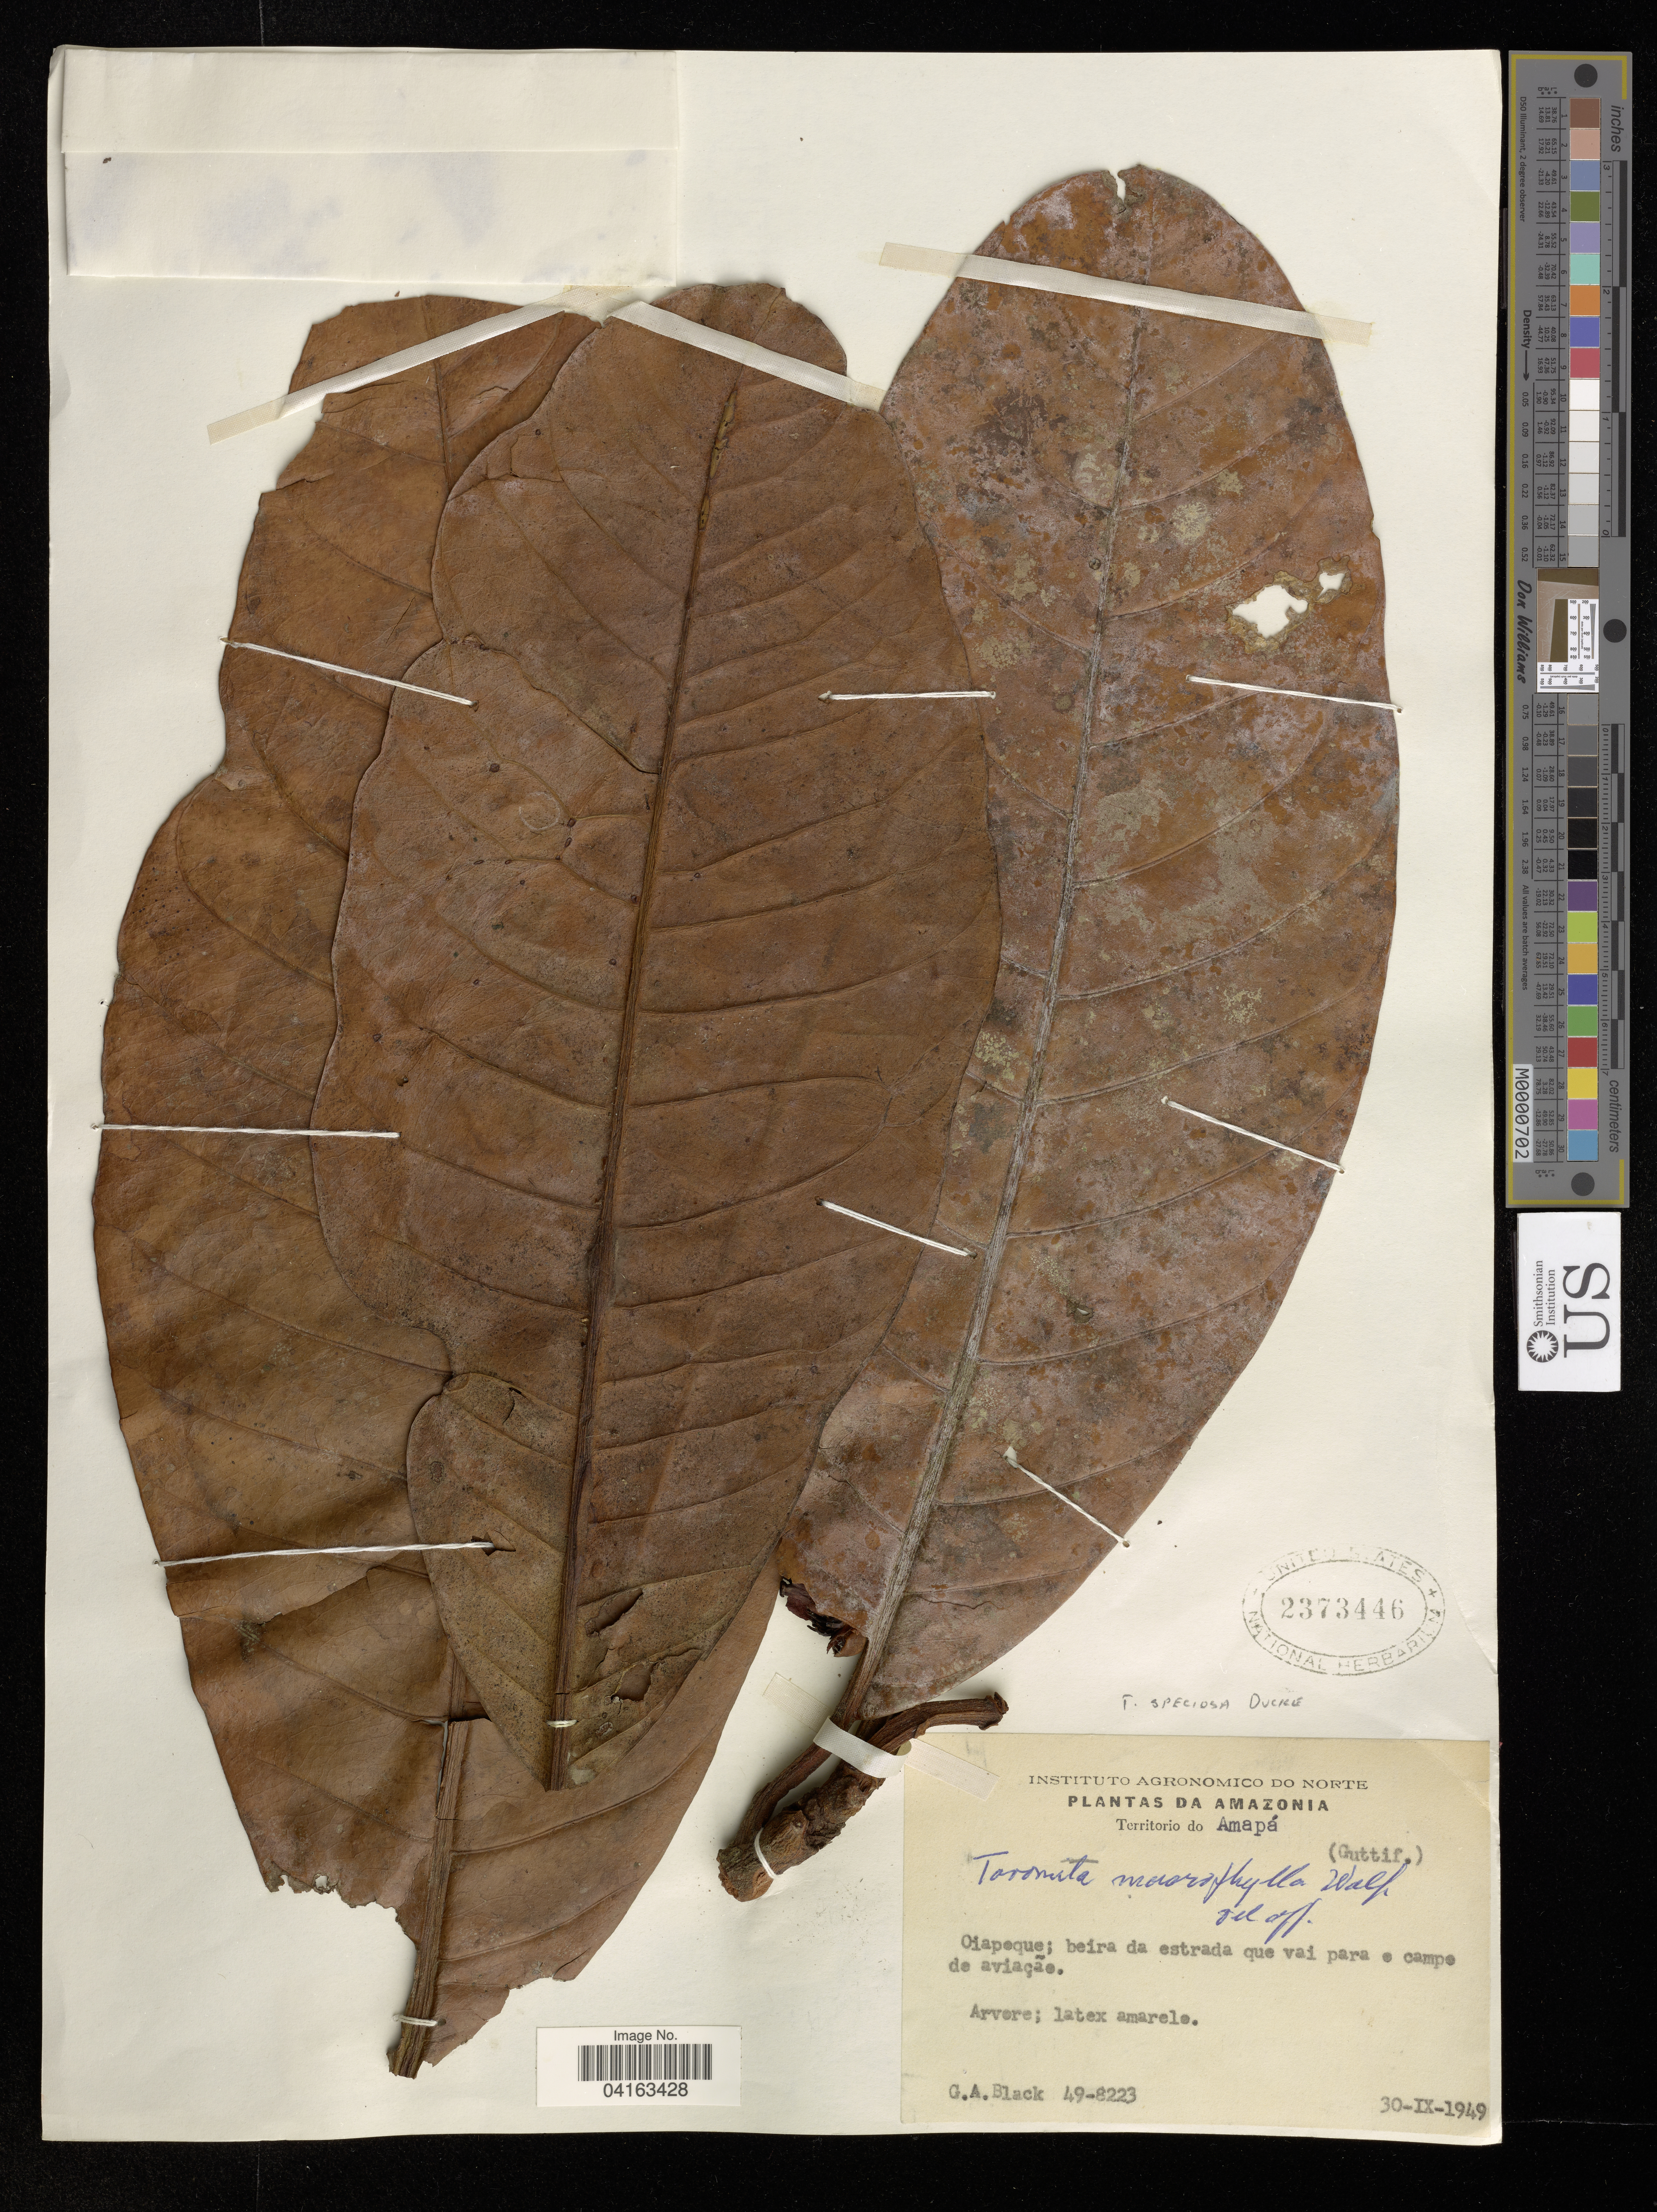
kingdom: Plantae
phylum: Tracheophyta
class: Magnoliopsida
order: Malpighiales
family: Clusiaceae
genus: Tovomita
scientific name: Tovomita macrophylla L.O. Williams, nom. illeg.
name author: L.O. Williams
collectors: G. A. Black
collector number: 49-8223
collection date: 1949-09-30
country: Brazil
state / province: Amazonas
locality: Territorio do Amapá. Oiapeque; beira da estrada que vai para e campe de aviaçáe.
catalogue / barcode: US 2373446